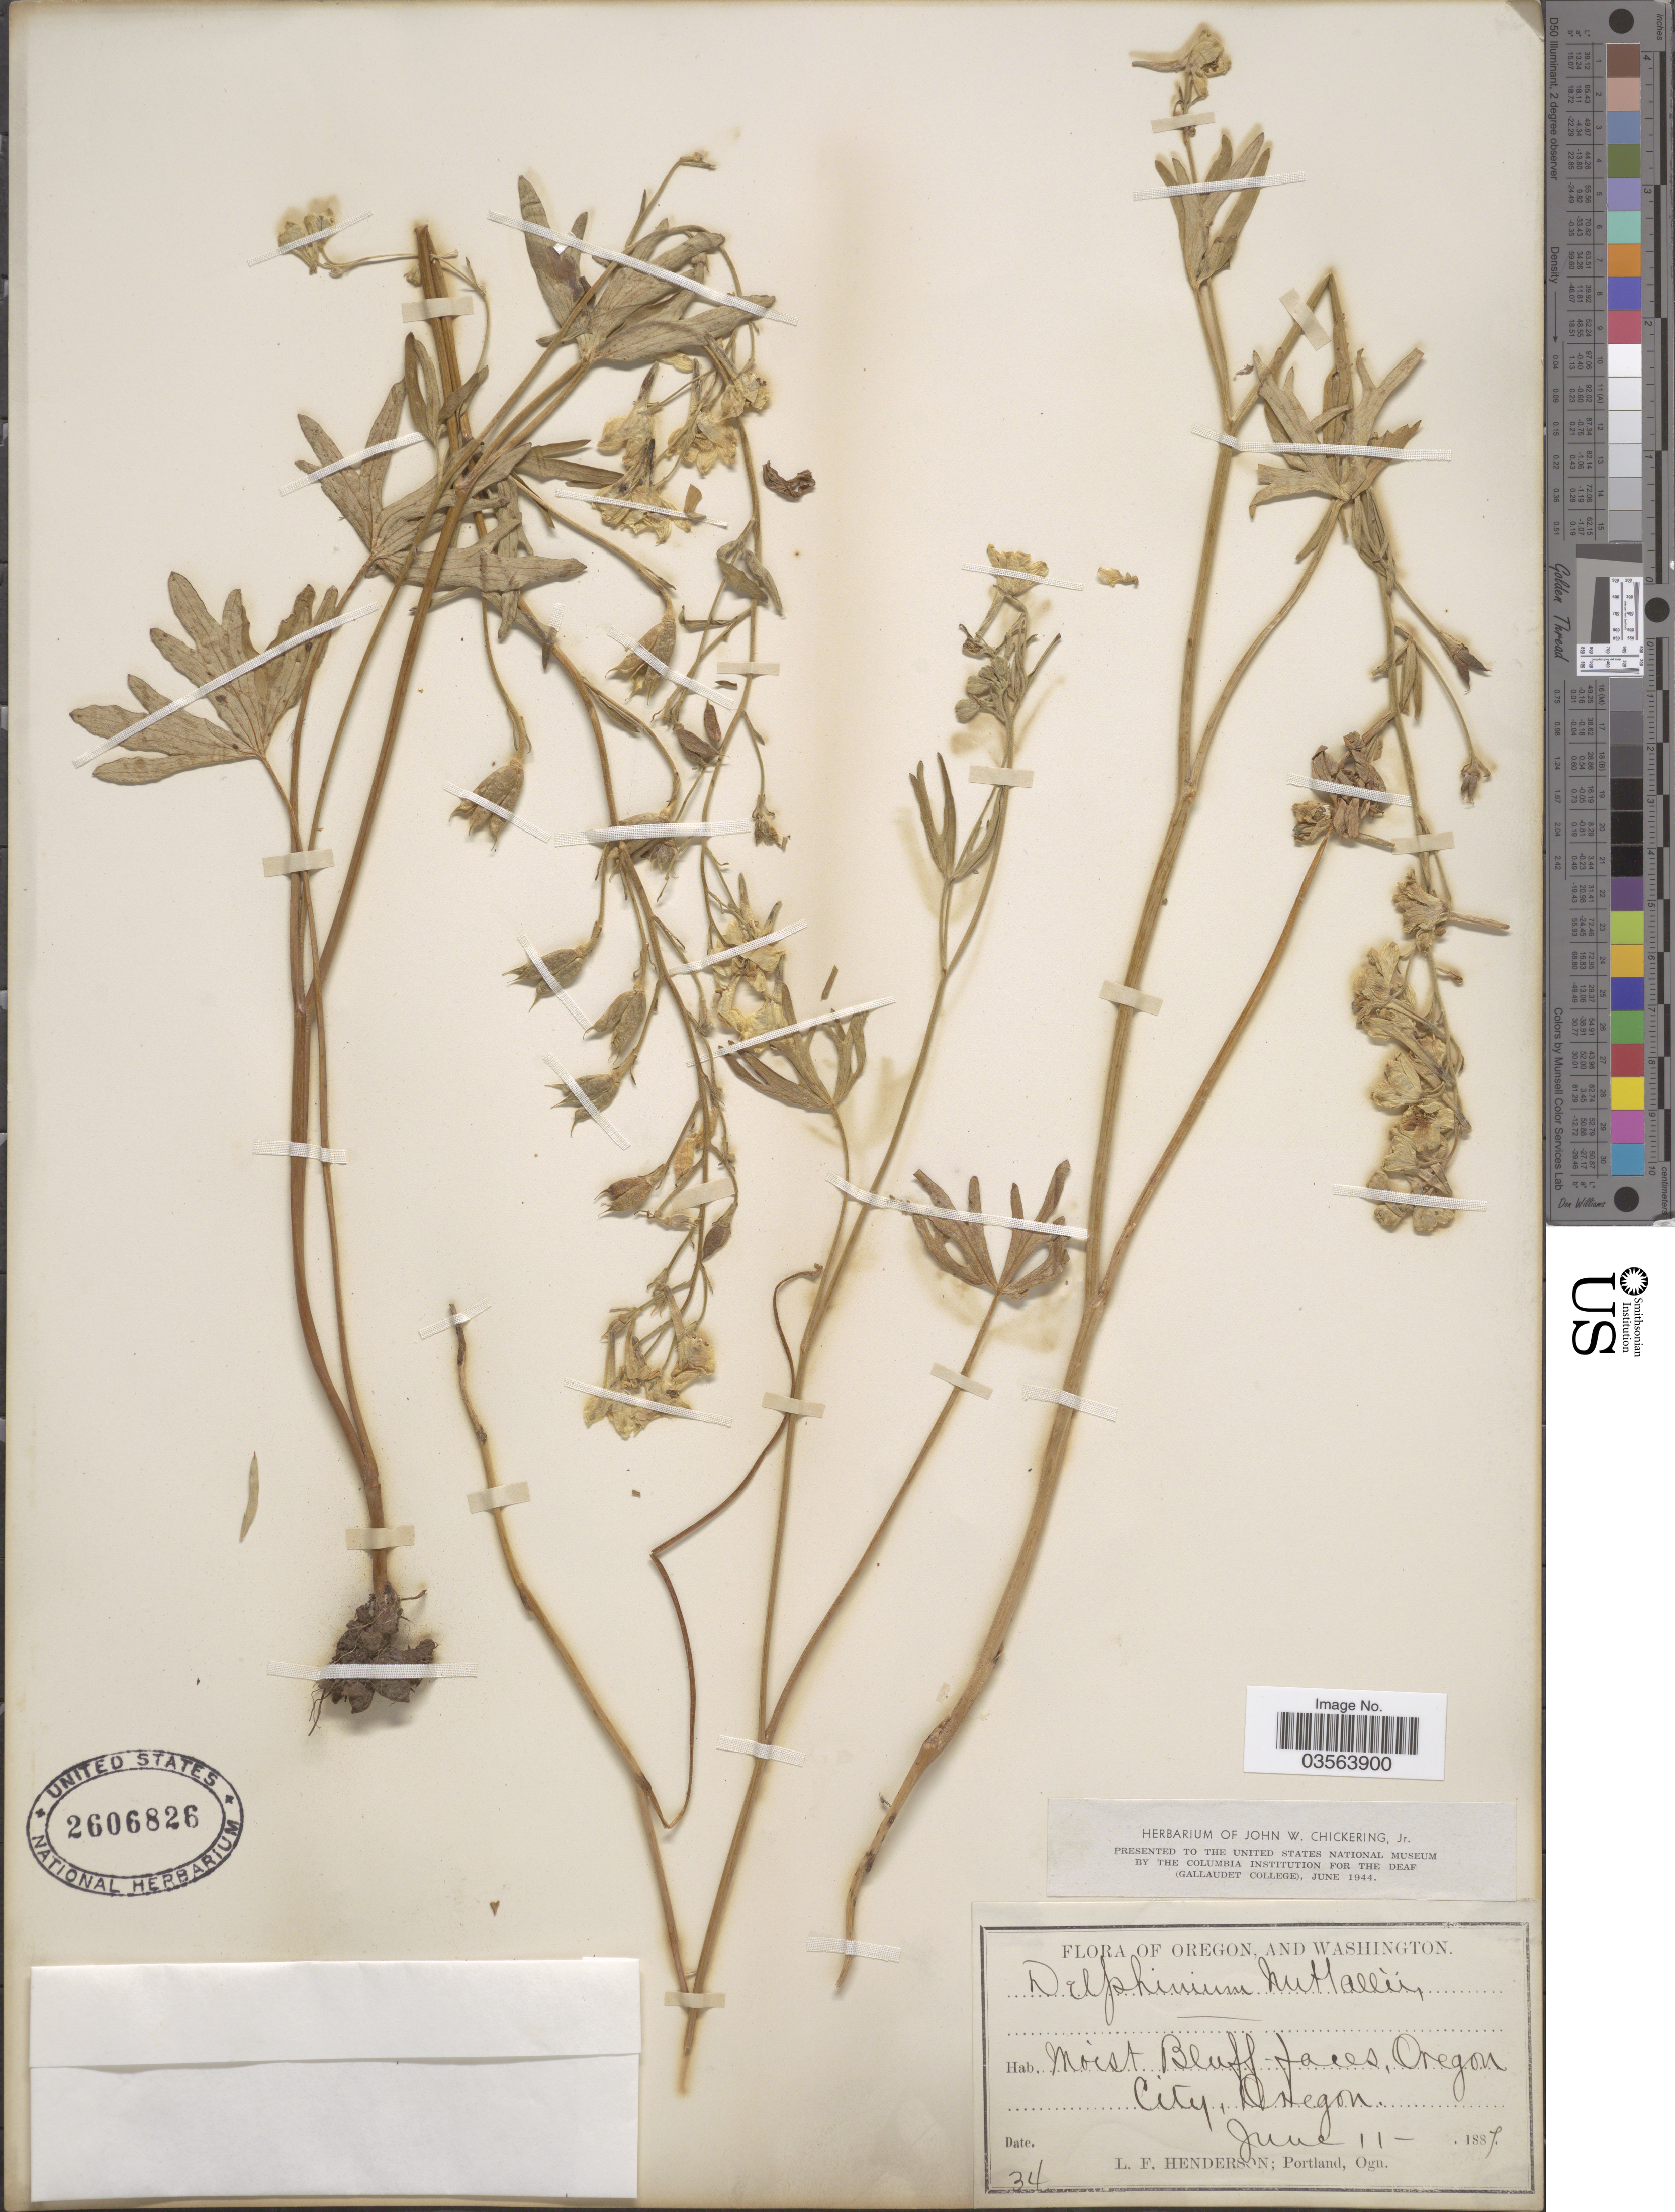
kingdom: Plantae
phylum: Tracheophyta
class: Magnoliopsida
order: Ranunculales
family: Ranunculaceae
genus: Delphinium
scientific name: Delphinium nuttallii subsp. nuttallii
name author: A. Gray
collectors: L. Henderson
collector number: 34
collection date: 1887-06-11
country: United States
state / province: Oregon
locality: Moist Bluff faces, Oregon City.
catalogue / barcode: US 2606826